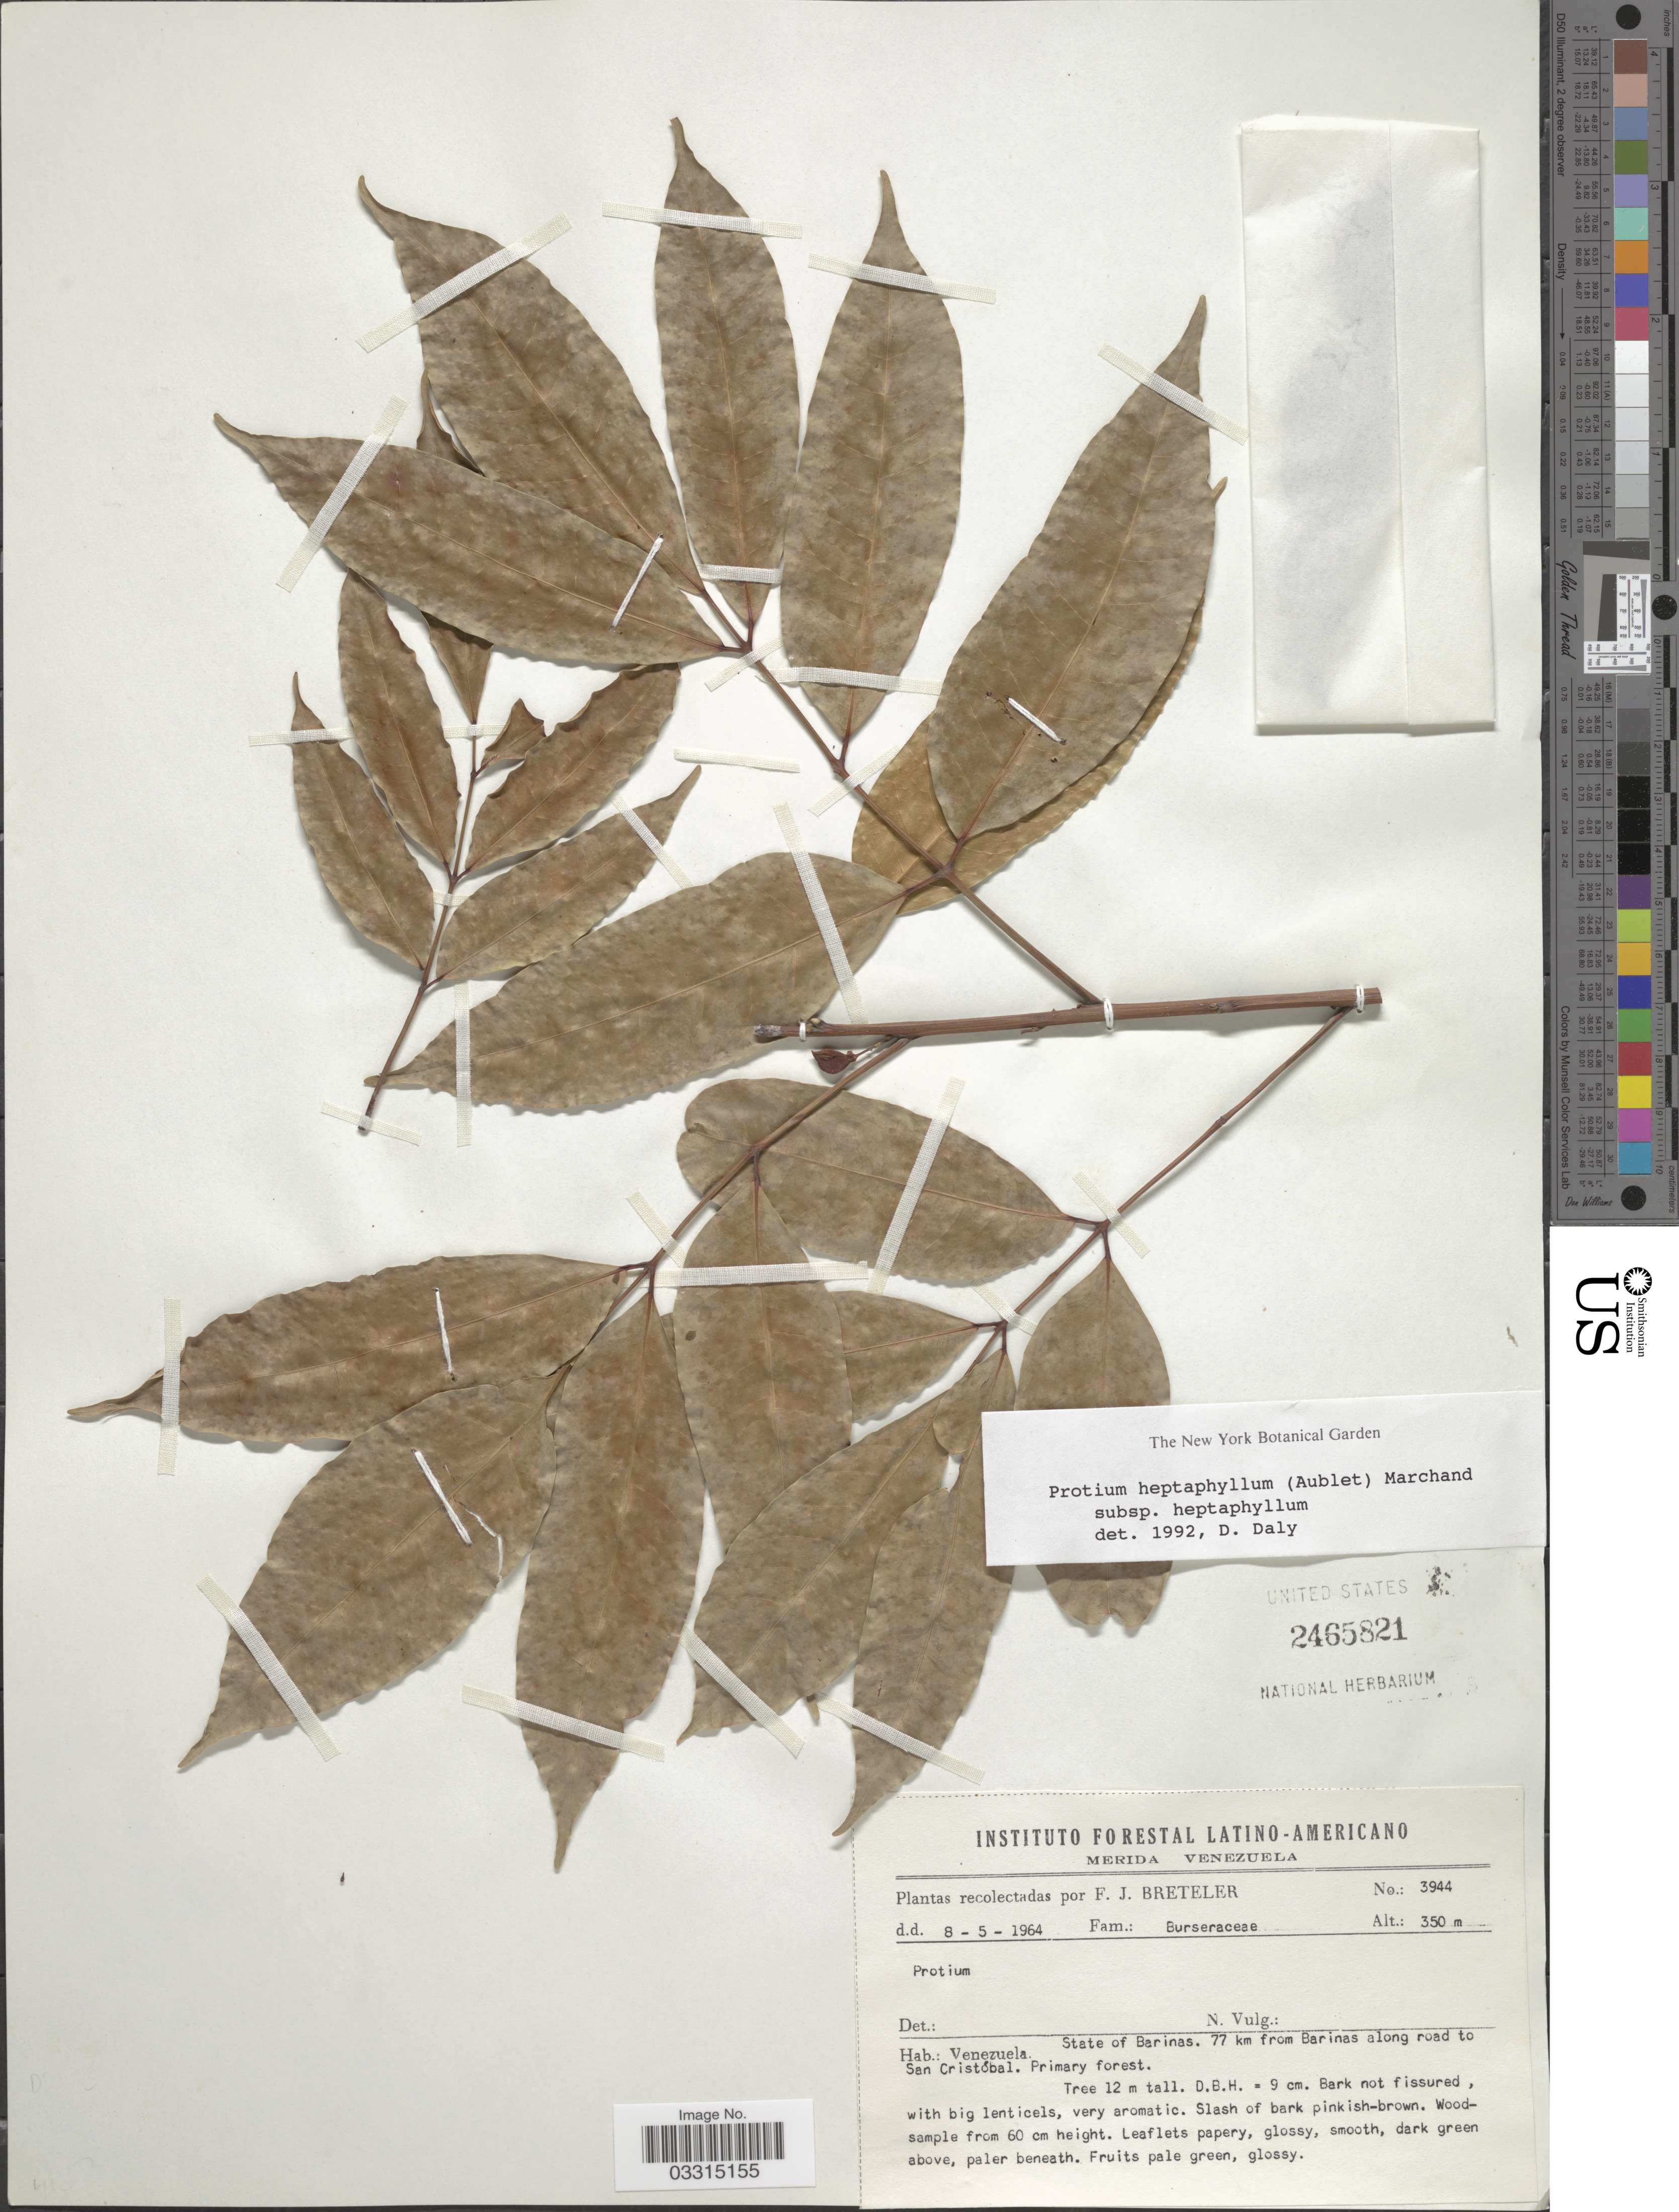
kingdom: Plantae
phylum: Tracheophyta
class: Magnoliopsida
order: Sapindales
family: Burseraceae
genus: Protium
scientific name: Protium heptaphyllum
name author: (Aubl.) Marchand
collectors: F. J. Breteler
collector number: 3944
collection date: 1964-05-08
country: Venezuela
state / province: Barinas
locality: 77 km from Barinas along road to San Cristóbal.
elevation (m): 350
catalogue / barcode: US 2465821